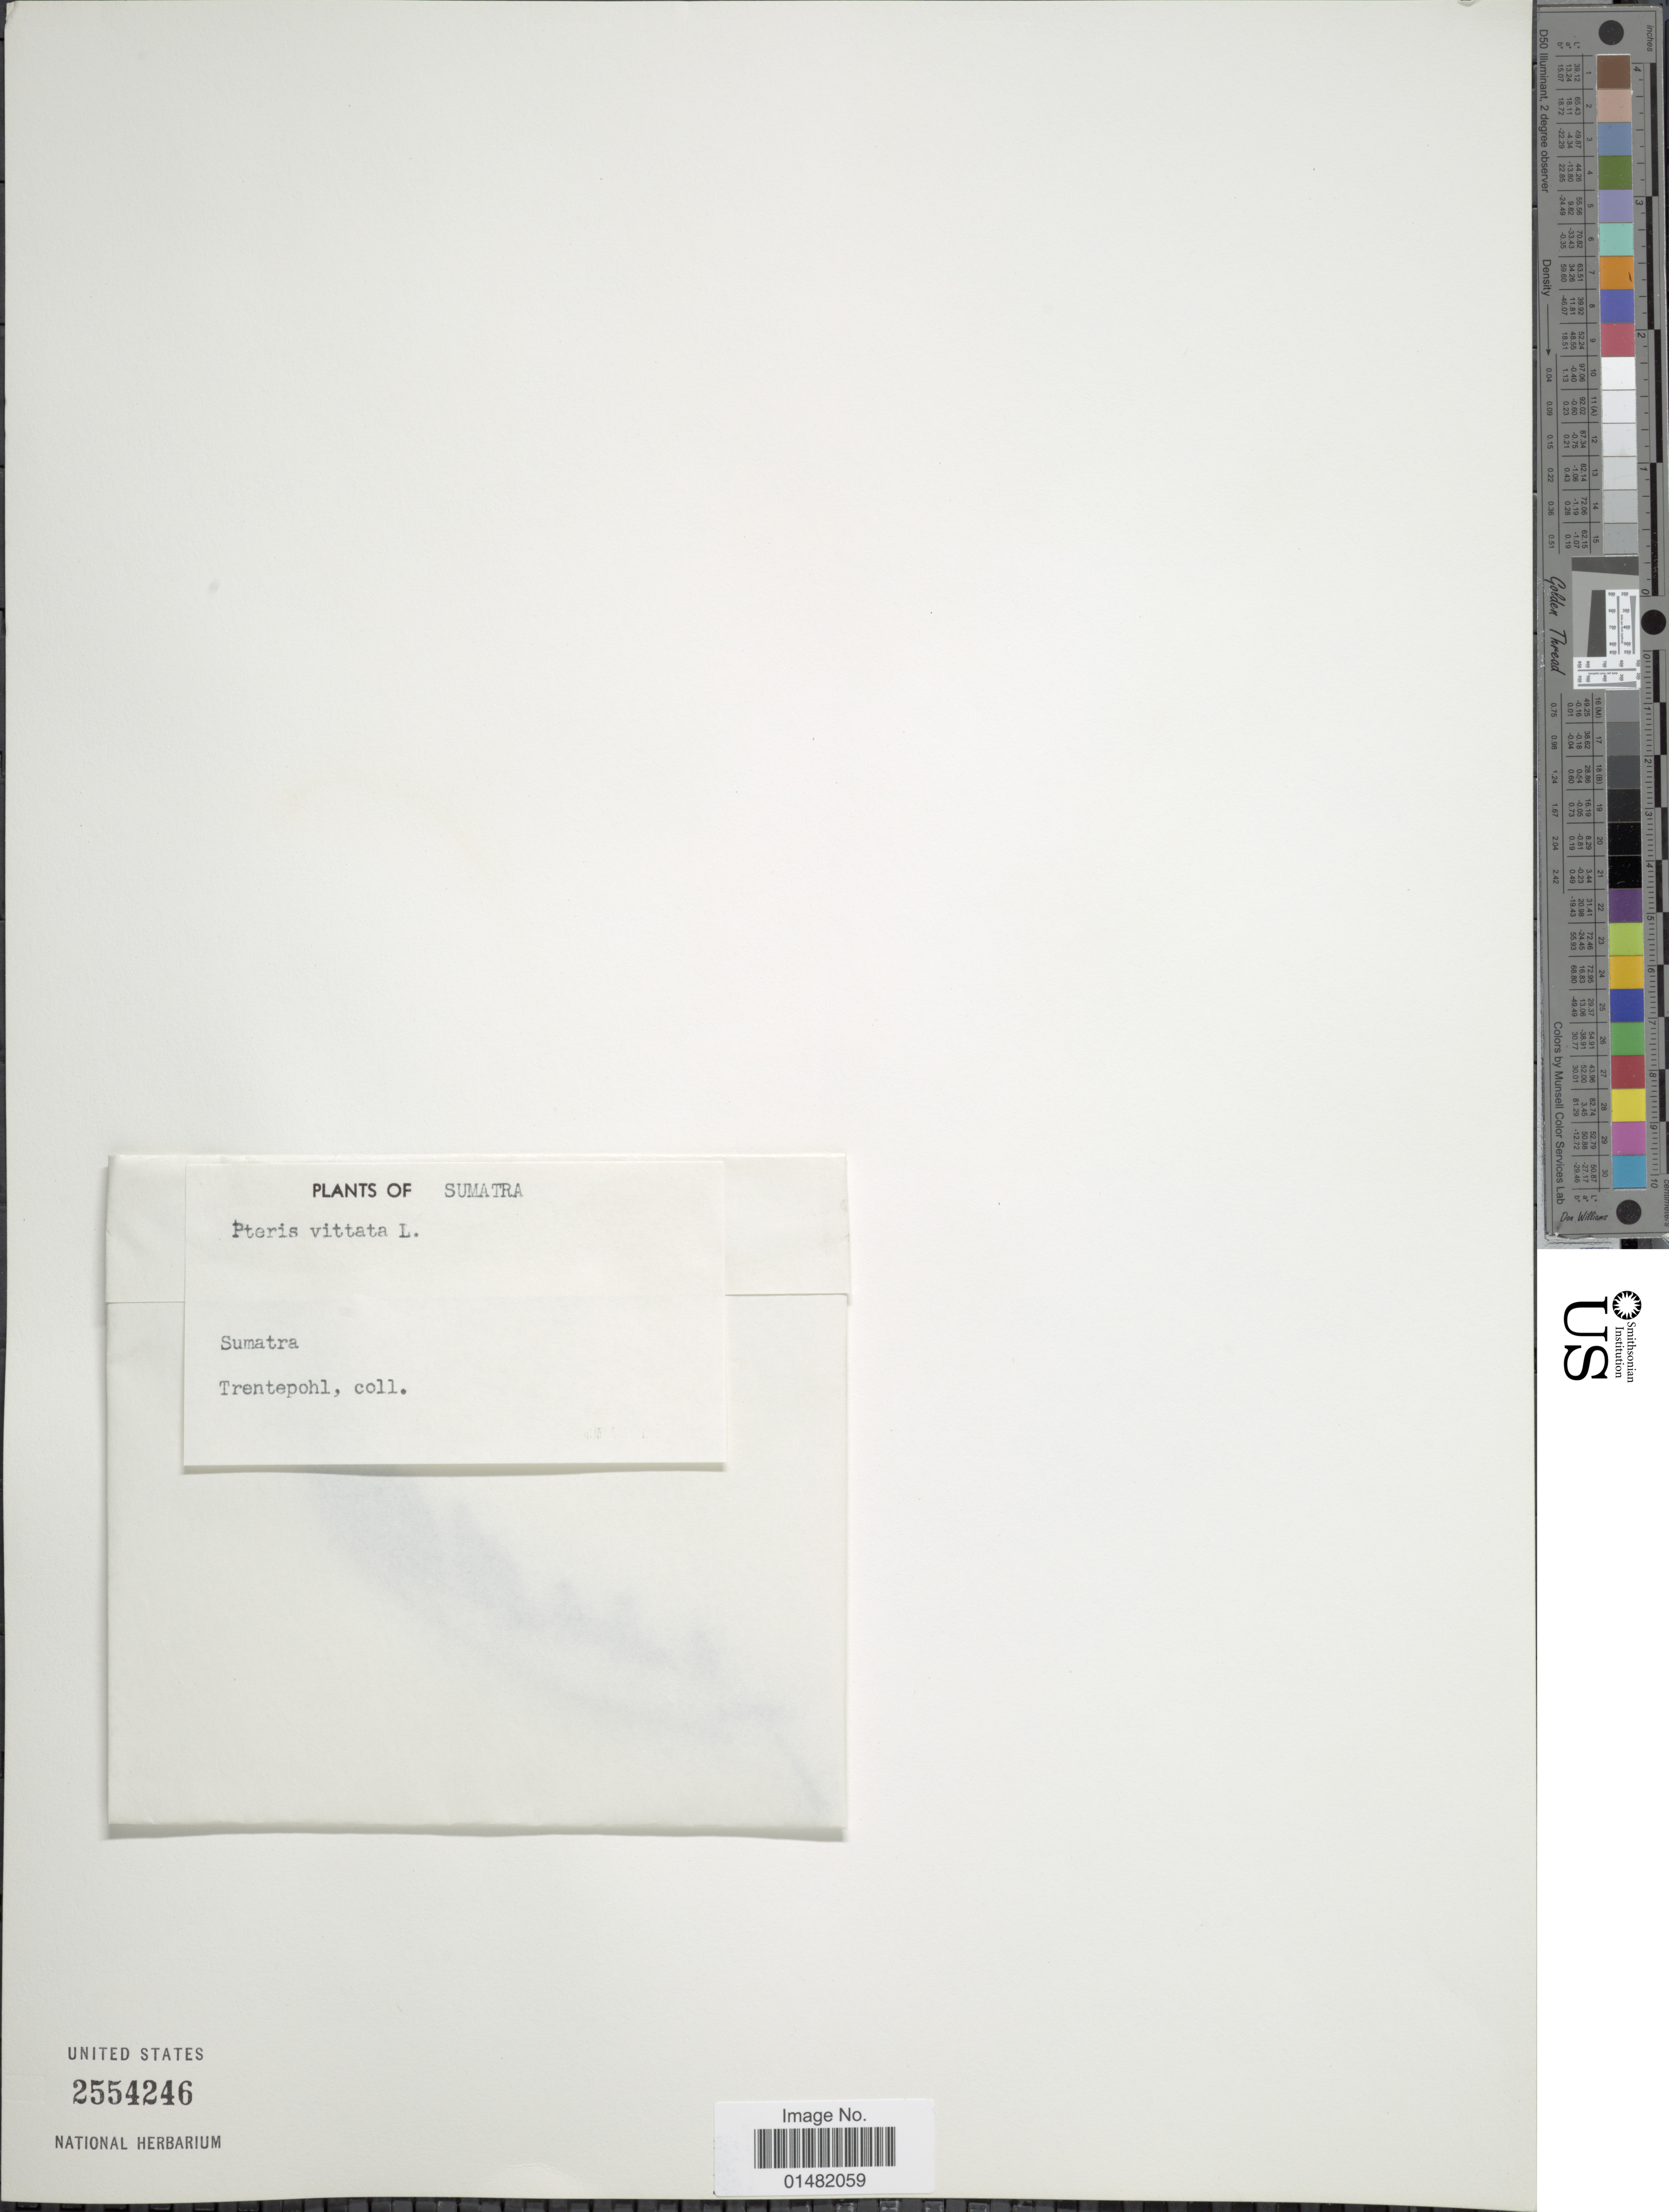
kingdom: Plantae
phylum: Tracheophyta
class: Polypodiopsida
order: Polypodiales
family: Pteridaceae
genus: Pteris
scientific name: Pteris vittata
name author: L.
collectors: J. Trentepohl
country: Indonesia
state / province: Sumatra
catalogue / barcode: US 2554246